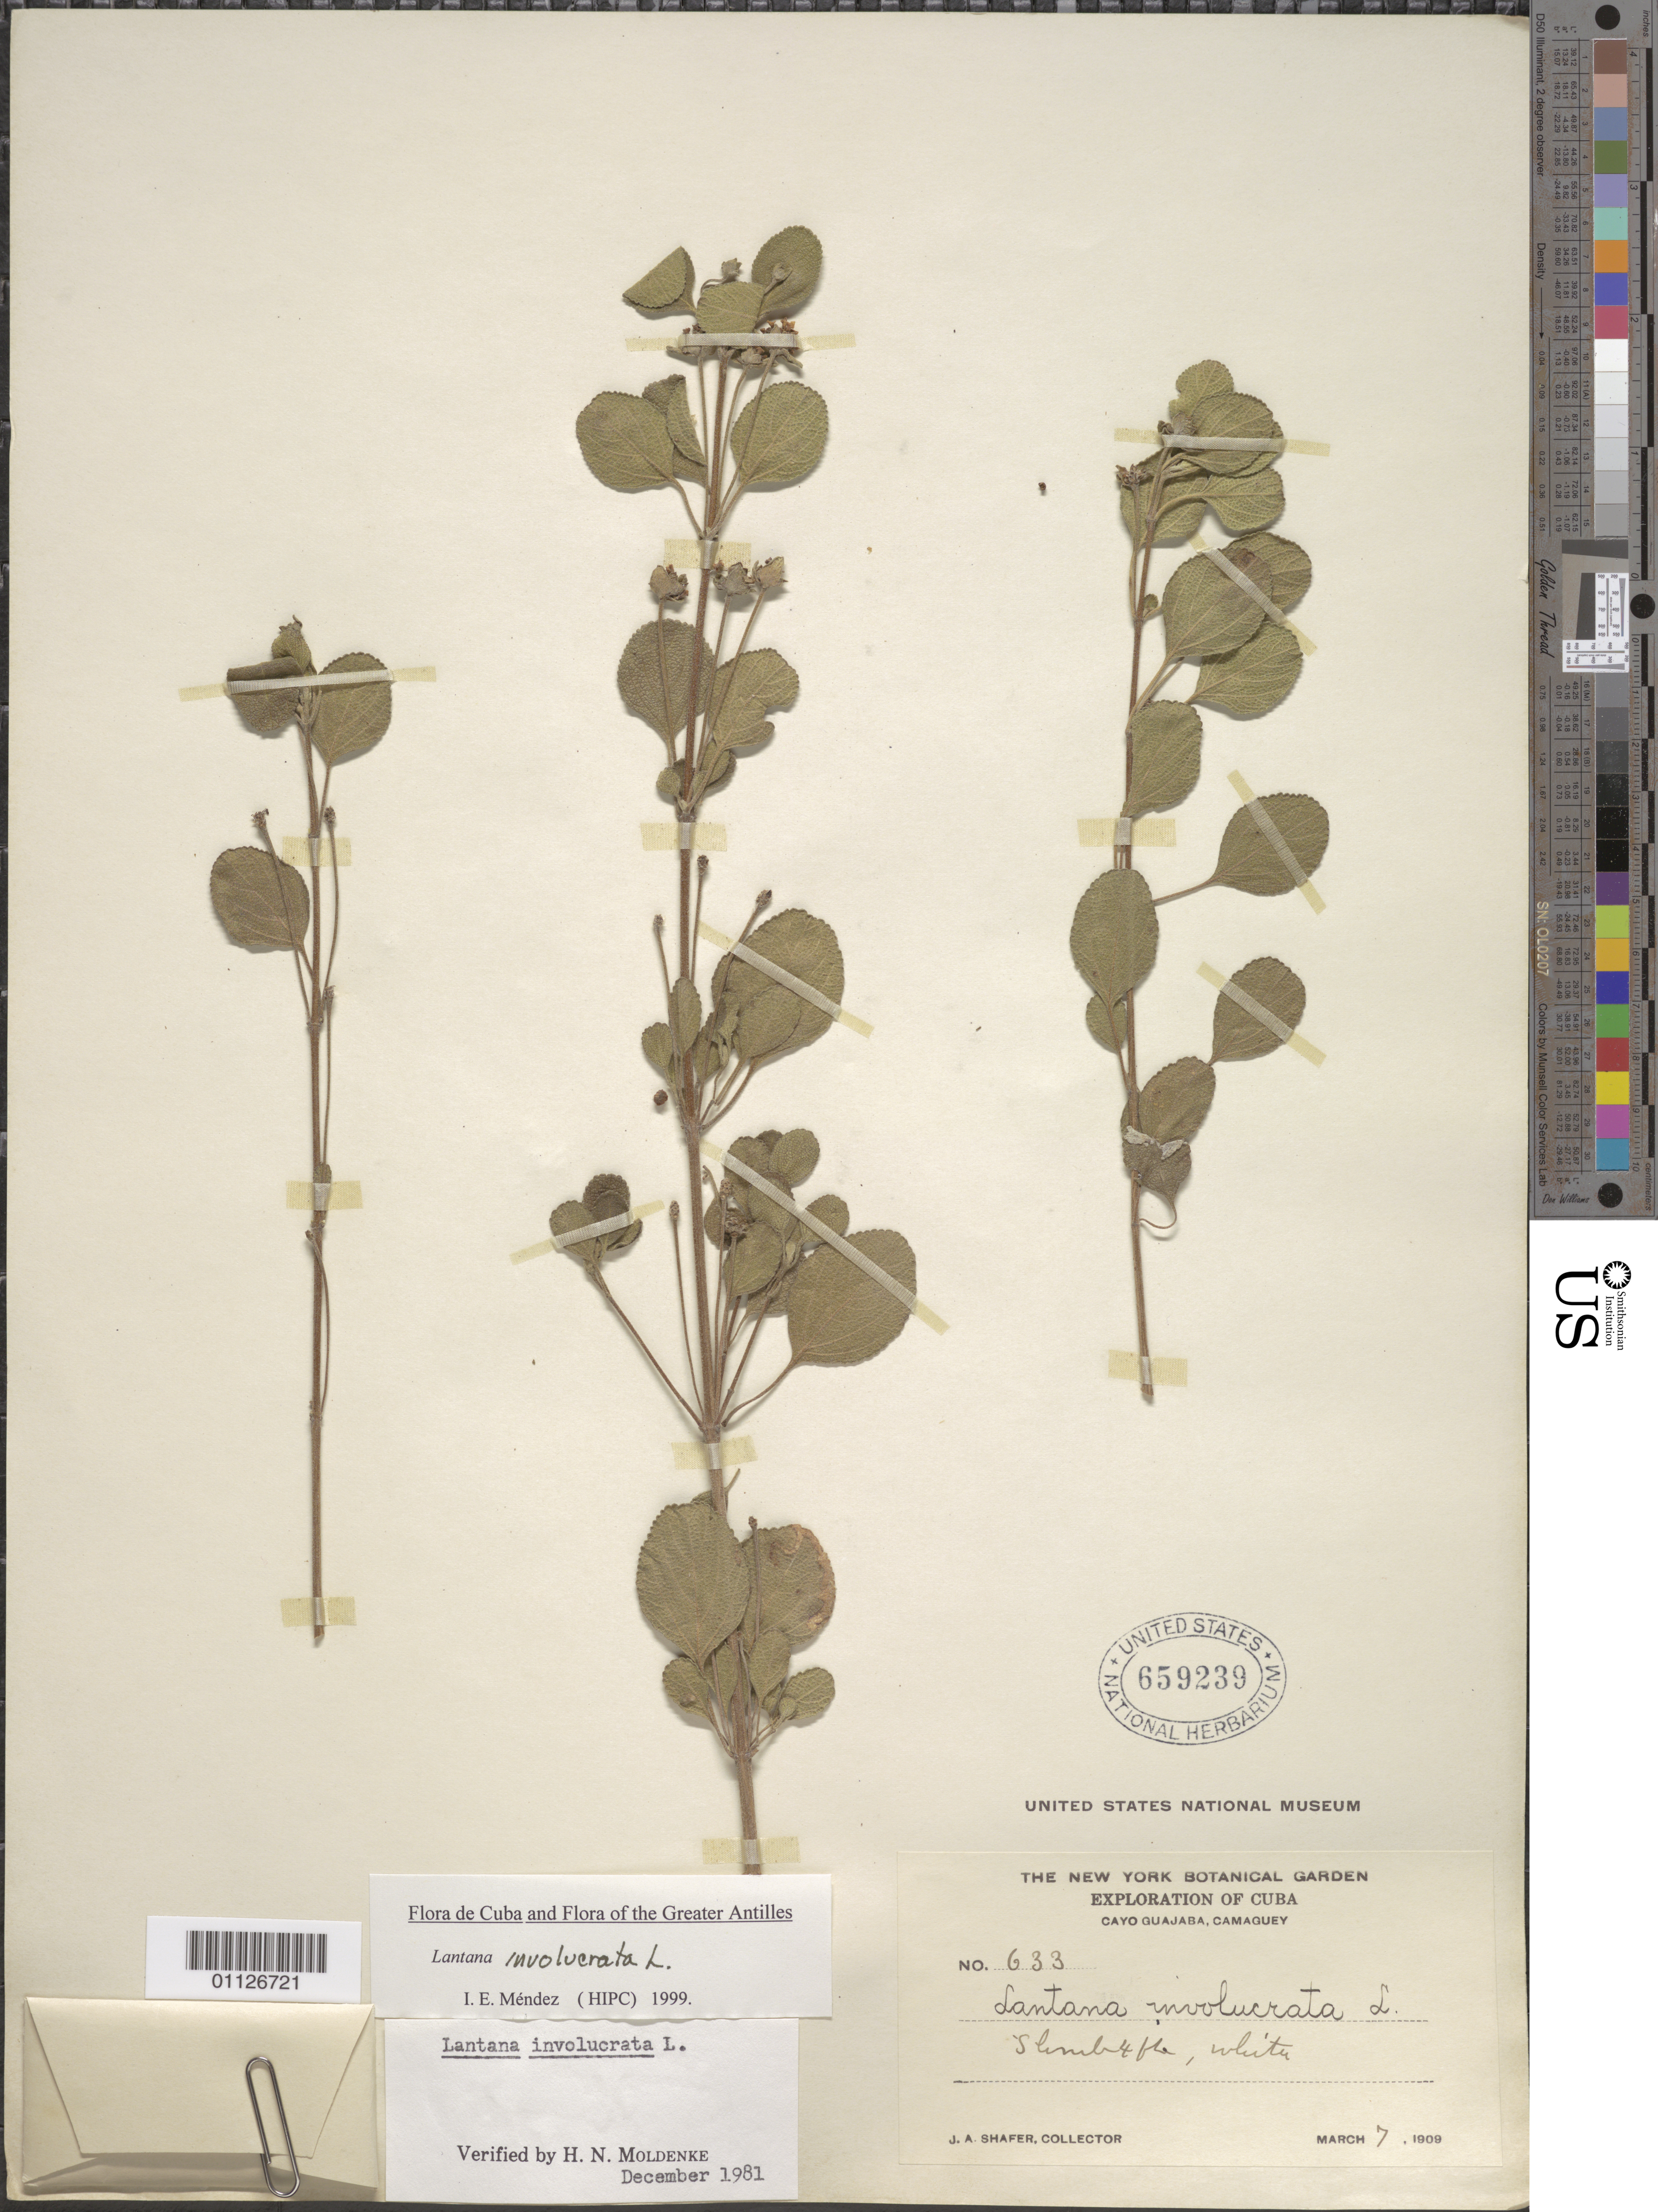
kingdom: Plantae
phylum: Tracheophyta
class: Magnoliopsida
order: Lamiales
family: Verbenaceae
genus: Lantana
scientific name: Lantana involucrata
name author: L.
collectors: J. A. Shafer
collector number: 633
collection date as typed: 07 Mar 1909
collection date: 1909-03-07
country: Cuba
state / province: Camagüey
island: Cuba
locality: Cayo Guajaba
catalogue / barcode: US 659239